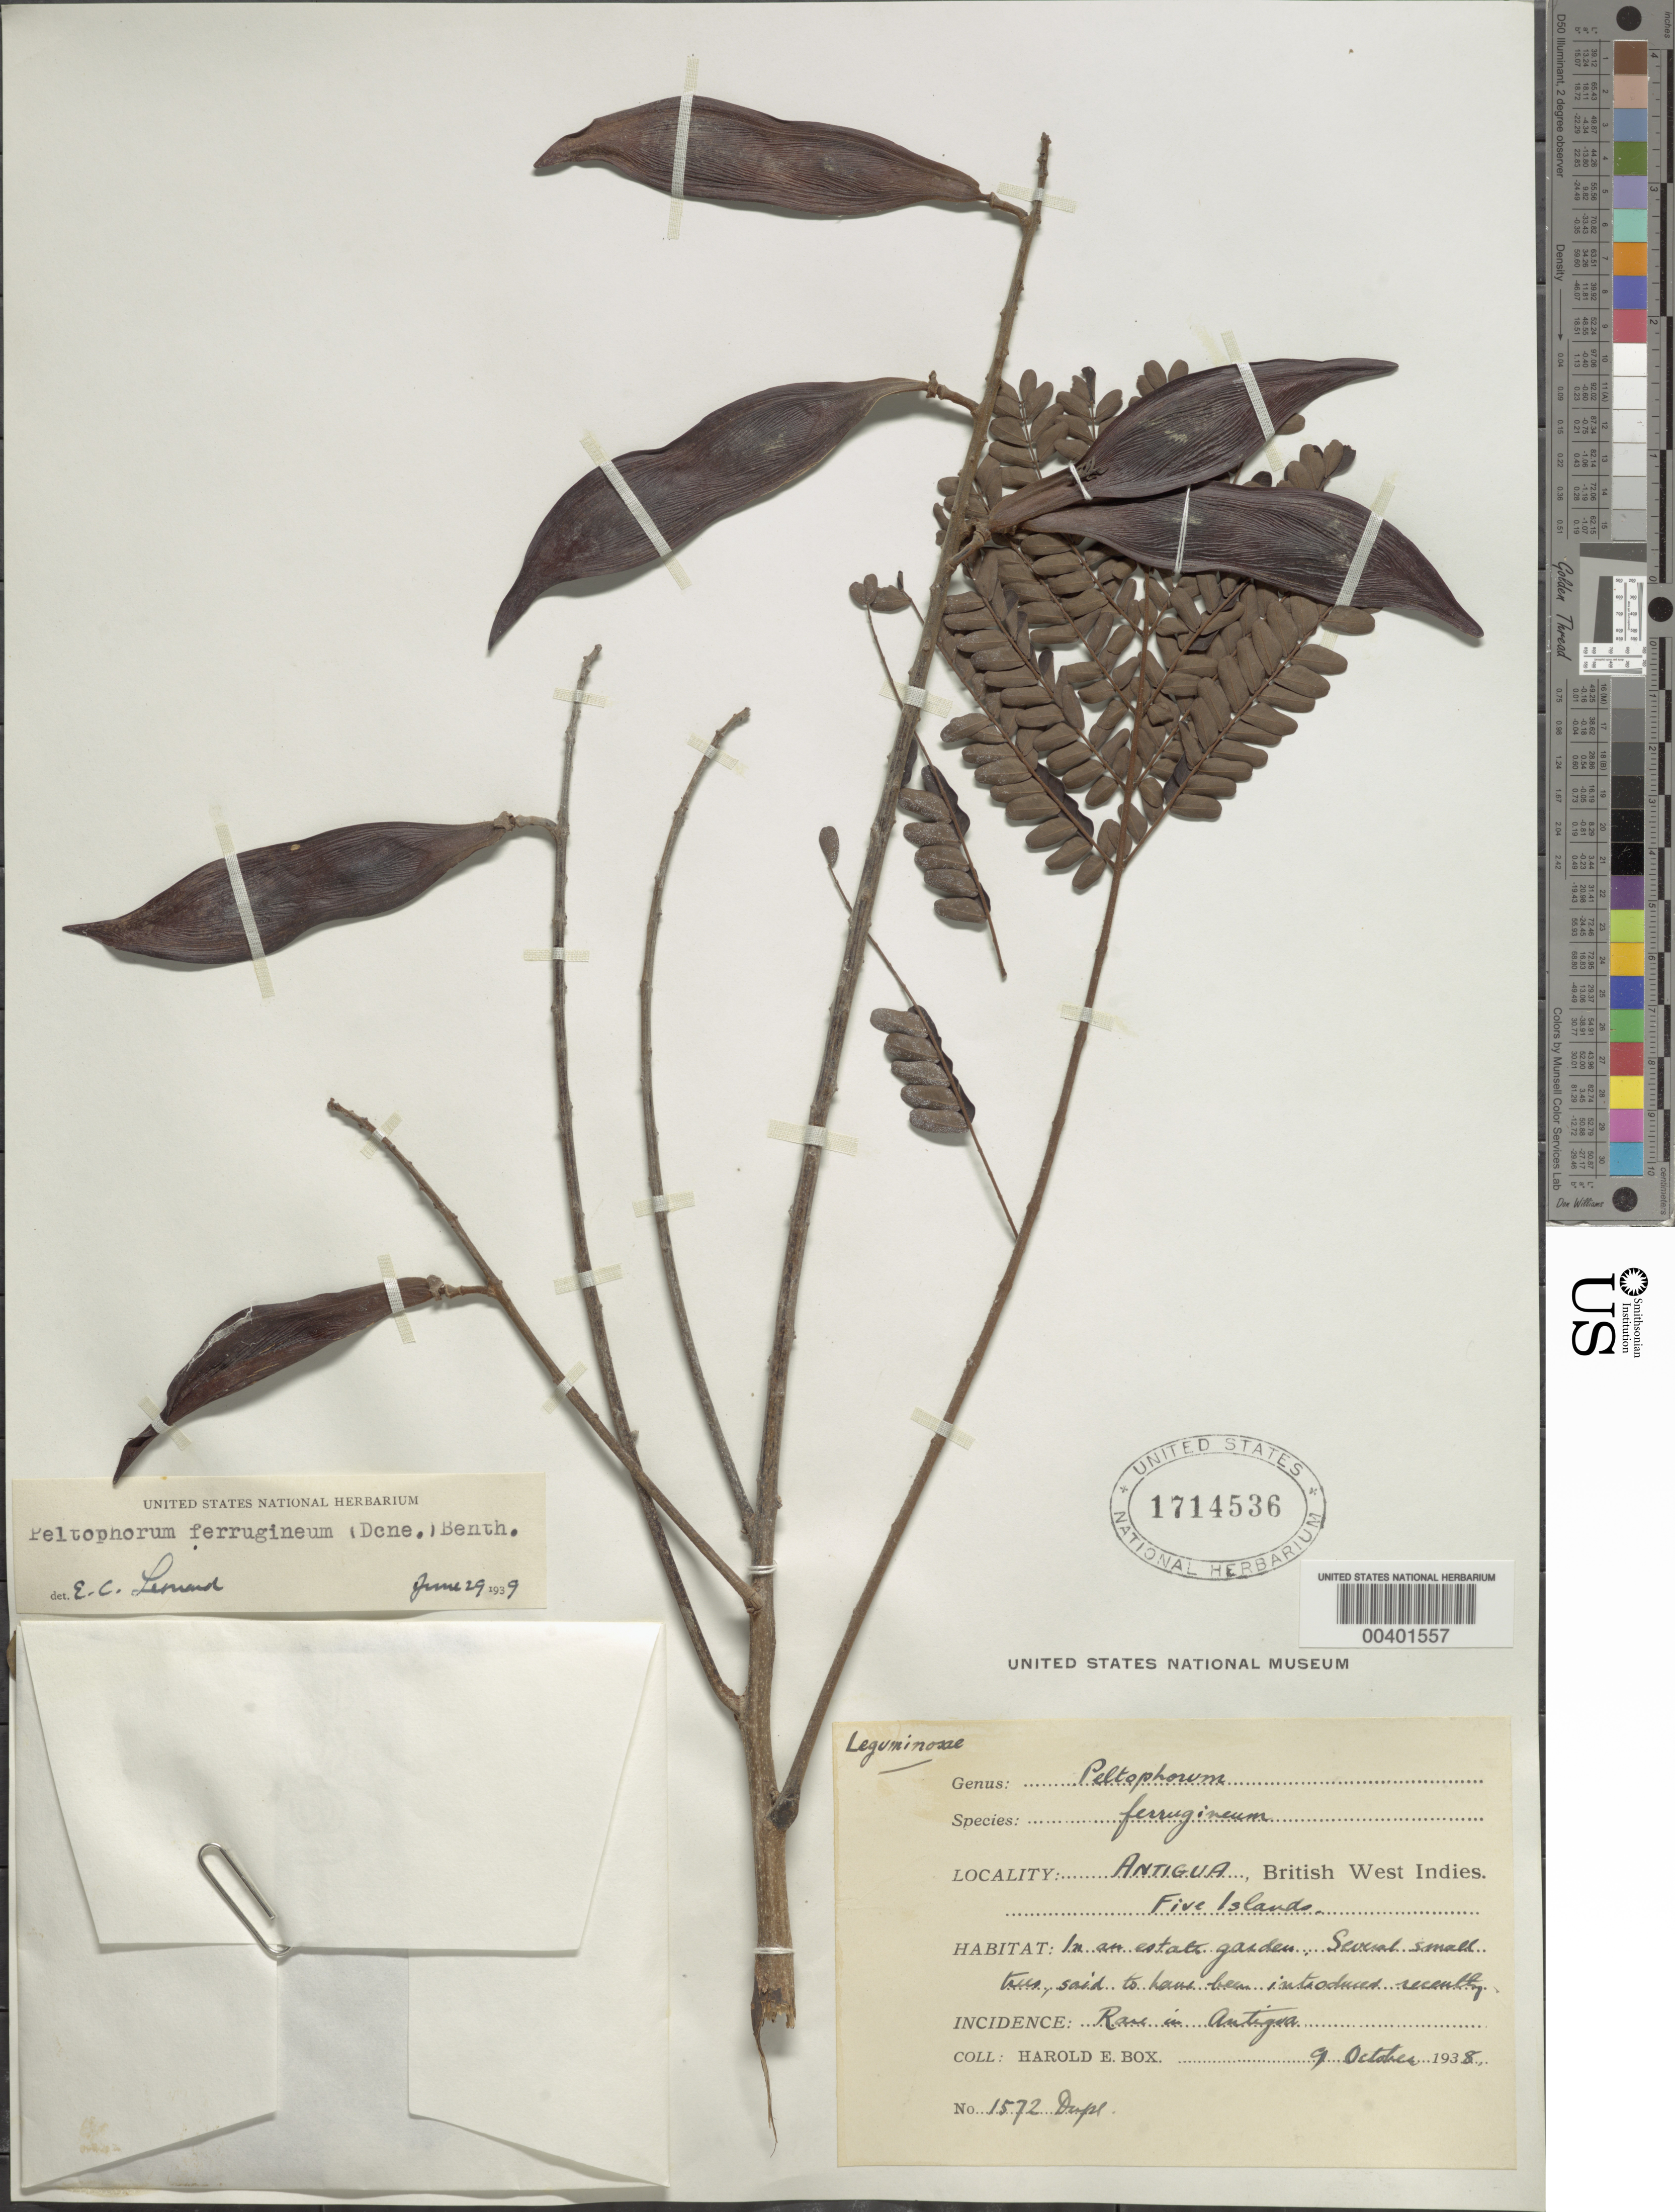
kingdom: Plantae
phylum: Tracheophyta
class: Magnoliopsida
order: Fabales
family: Fabaceae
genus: Peltophorum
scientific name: Peltophorum pterocarpum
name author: (DC.) Backer ex K. Heyne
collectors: H. E. Box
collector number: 1752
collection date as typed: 09 Oct 1938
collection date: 1938-10-09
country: Antigua and Barbuda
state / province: Saint John / Saint Mary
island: Antigua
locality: Five Islands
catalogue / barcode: US 1714536